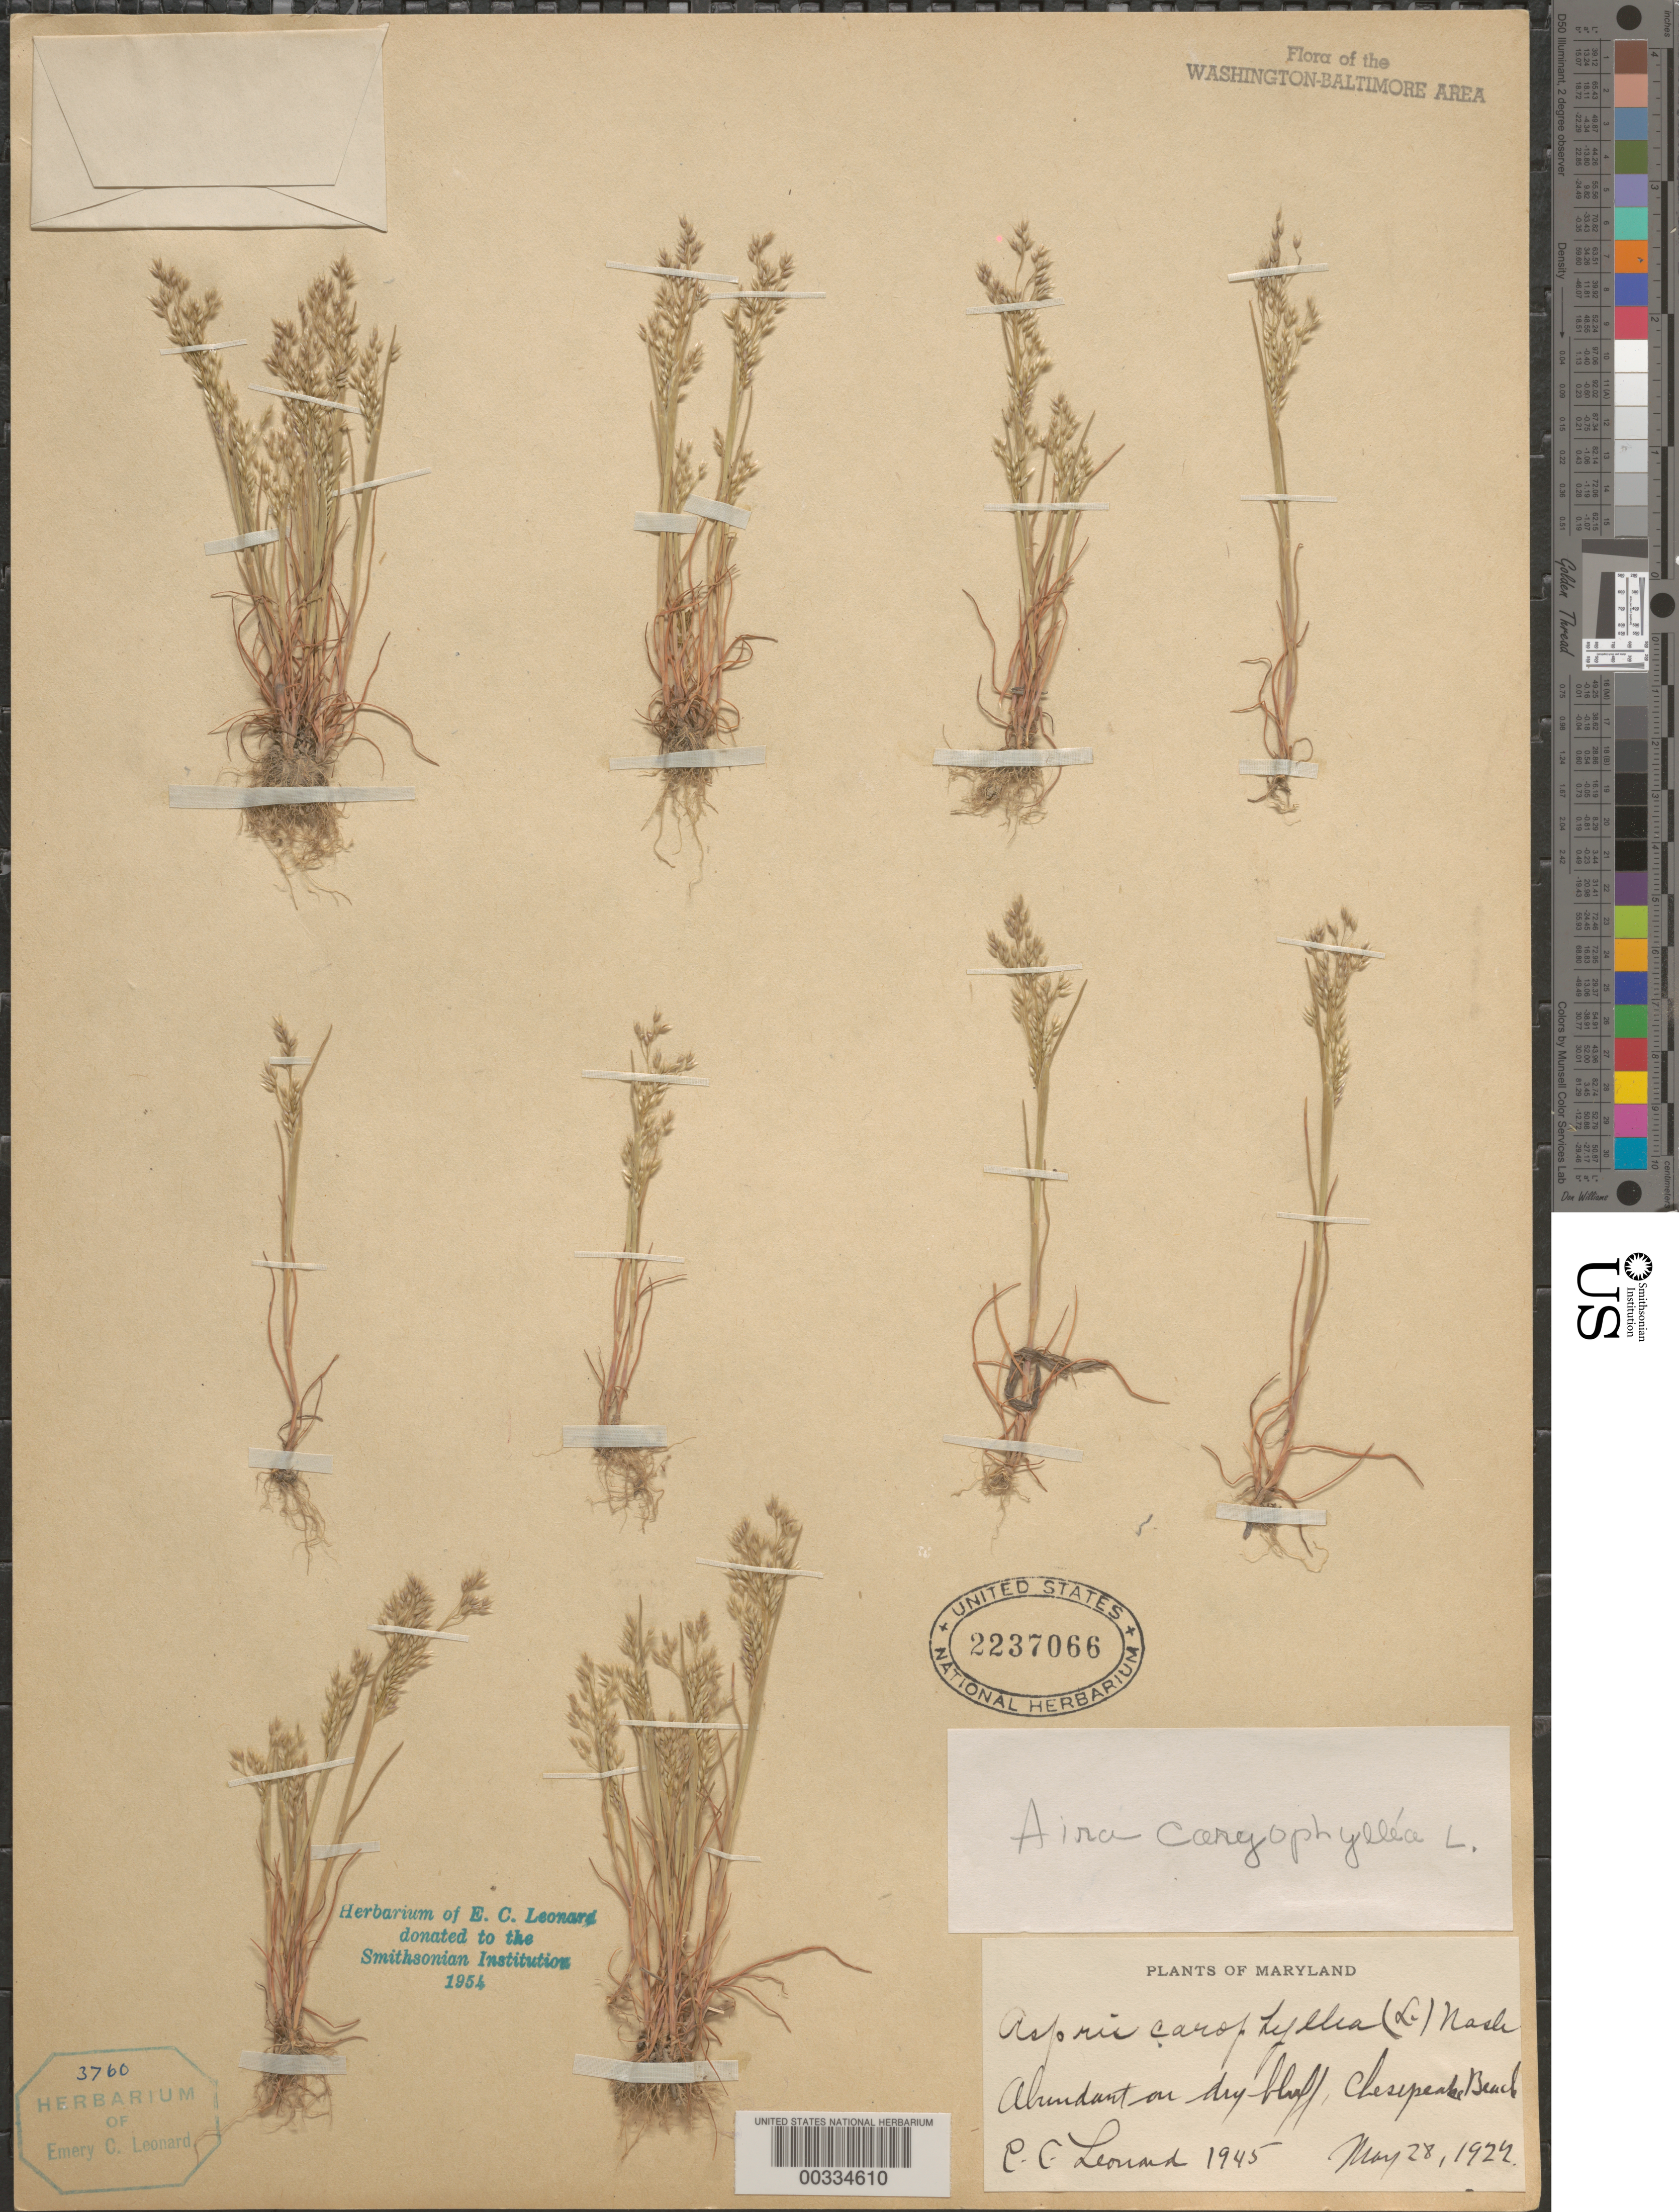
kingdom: Plantae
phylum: Tracheophyta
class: Liliopsida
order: Poales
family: Poaceae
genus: Aira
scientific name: Aira caryophyllea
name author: L.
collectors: E. C. Leonard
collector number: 1945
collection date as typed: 28 May 1922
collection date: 1922-05-28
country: United States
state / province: Maryland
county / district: Calvert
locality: Chesapeake Beach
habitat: On dry bluff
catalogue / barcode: US 2237066